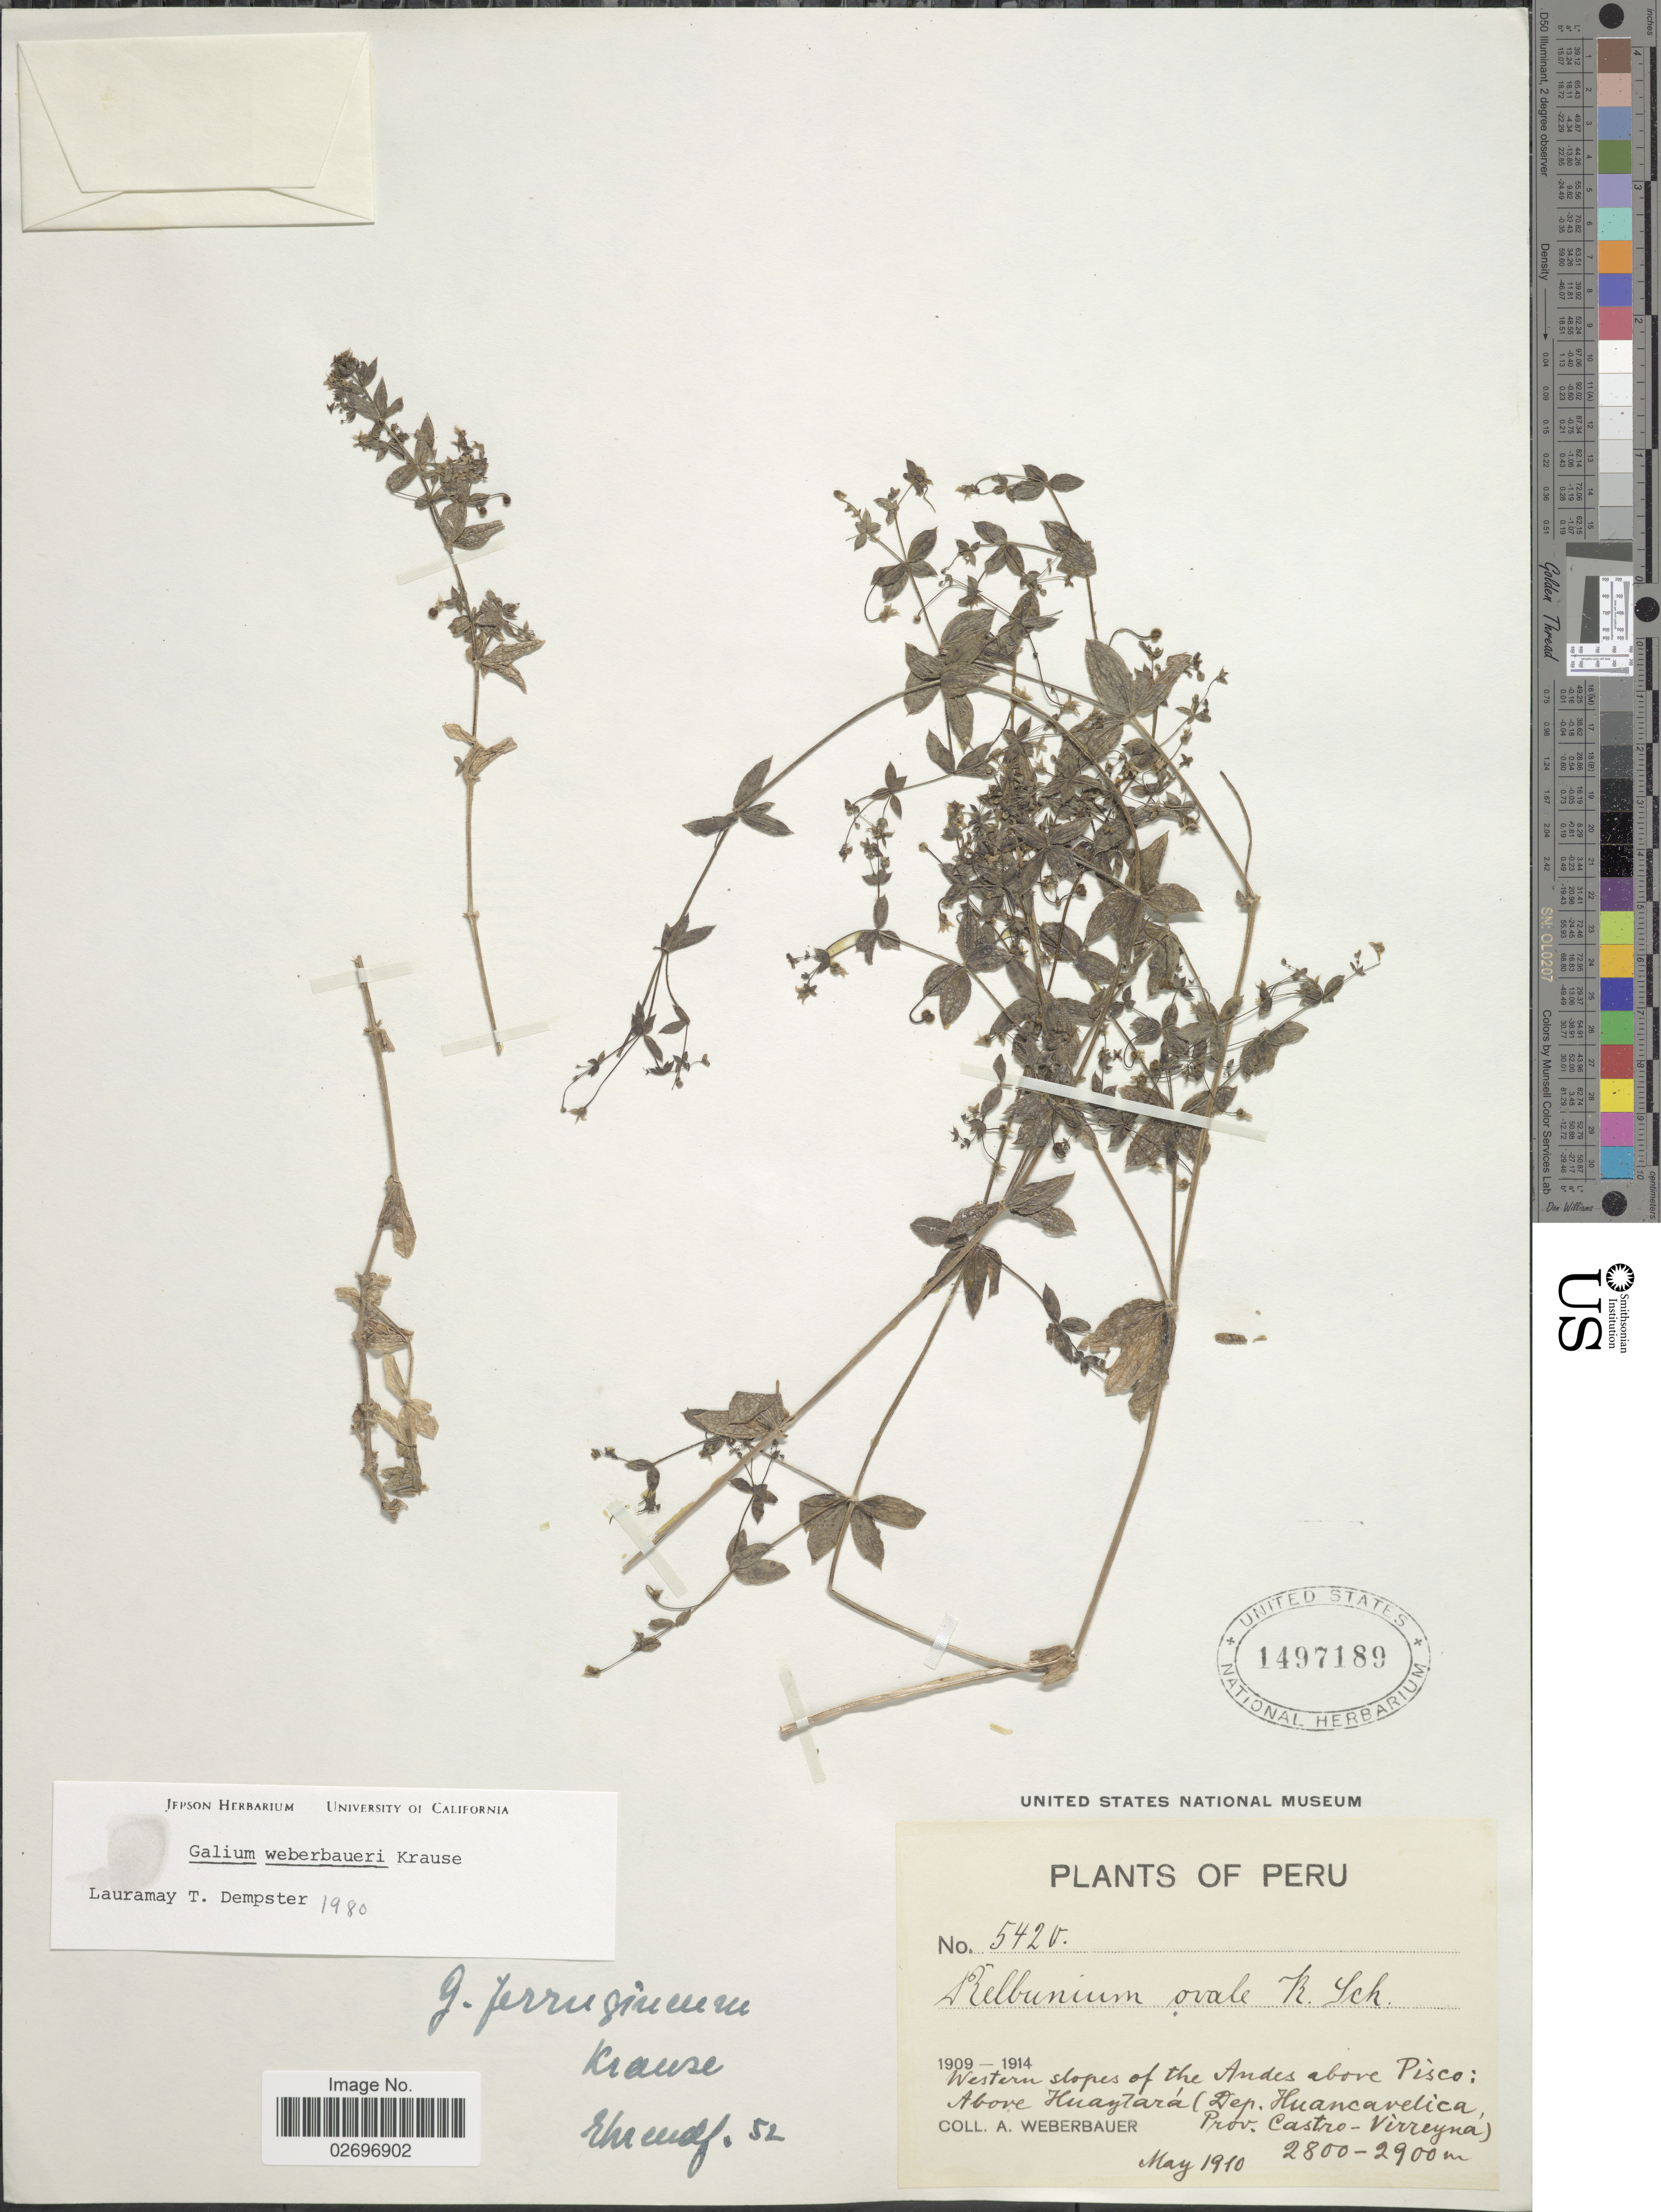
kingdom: Plantae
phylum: Tracheophyta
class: Magnoliopsida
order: Gentianales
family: Rubiaceae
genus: Galium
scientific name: Galium weberbaueri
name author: K. Krause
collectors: A. Weberbauer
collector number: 5420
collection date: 1910-05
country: Peru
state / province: Huancavelica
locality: Western slopes of the Andes above Pisco: above Huantara (Prov. Castro-Virreyna)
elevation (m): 2800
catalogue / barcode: US 149789